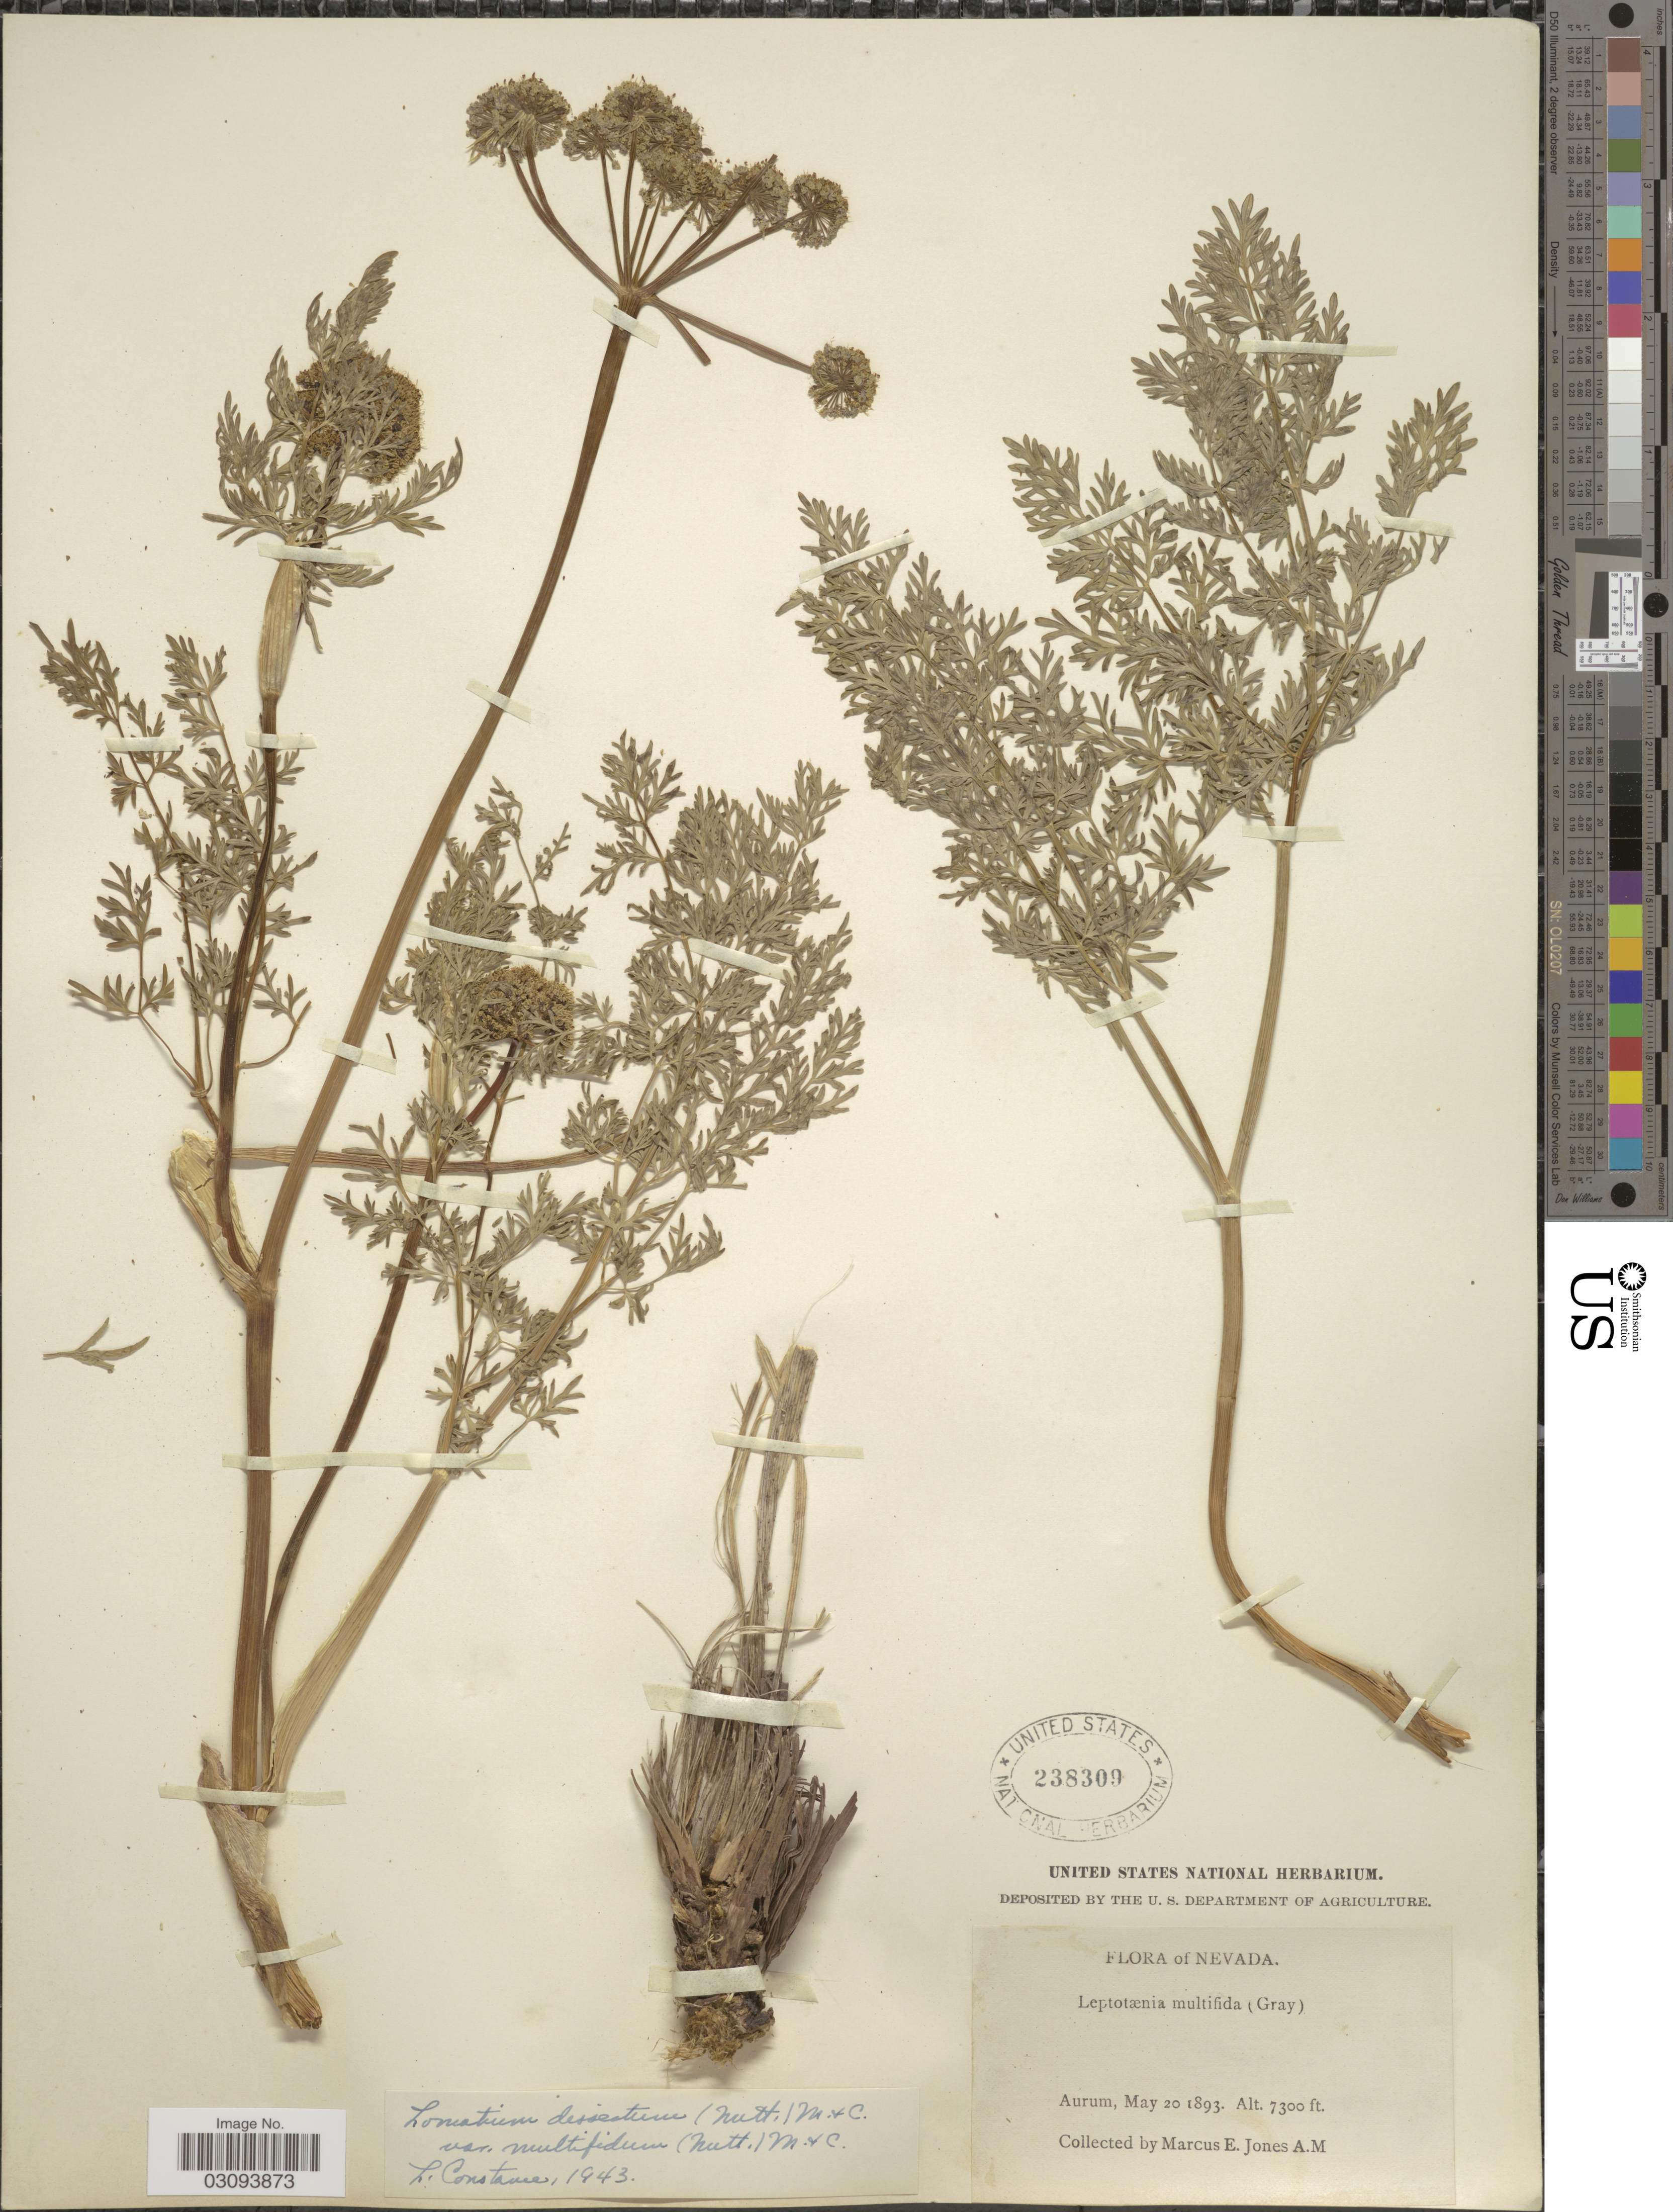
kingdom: Plantae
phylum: Tracheophyta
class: Magnoliopsida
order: Apiales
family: Apiaceae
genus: Lomatium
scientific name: Lomatium dissectum var. multifidum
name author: (Nutt.) Mathias & Constance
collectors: M. E. Jones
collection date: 1893-05-20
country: United States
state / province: Nevada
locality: Aurum.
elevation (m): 2225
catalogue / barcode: US 238309